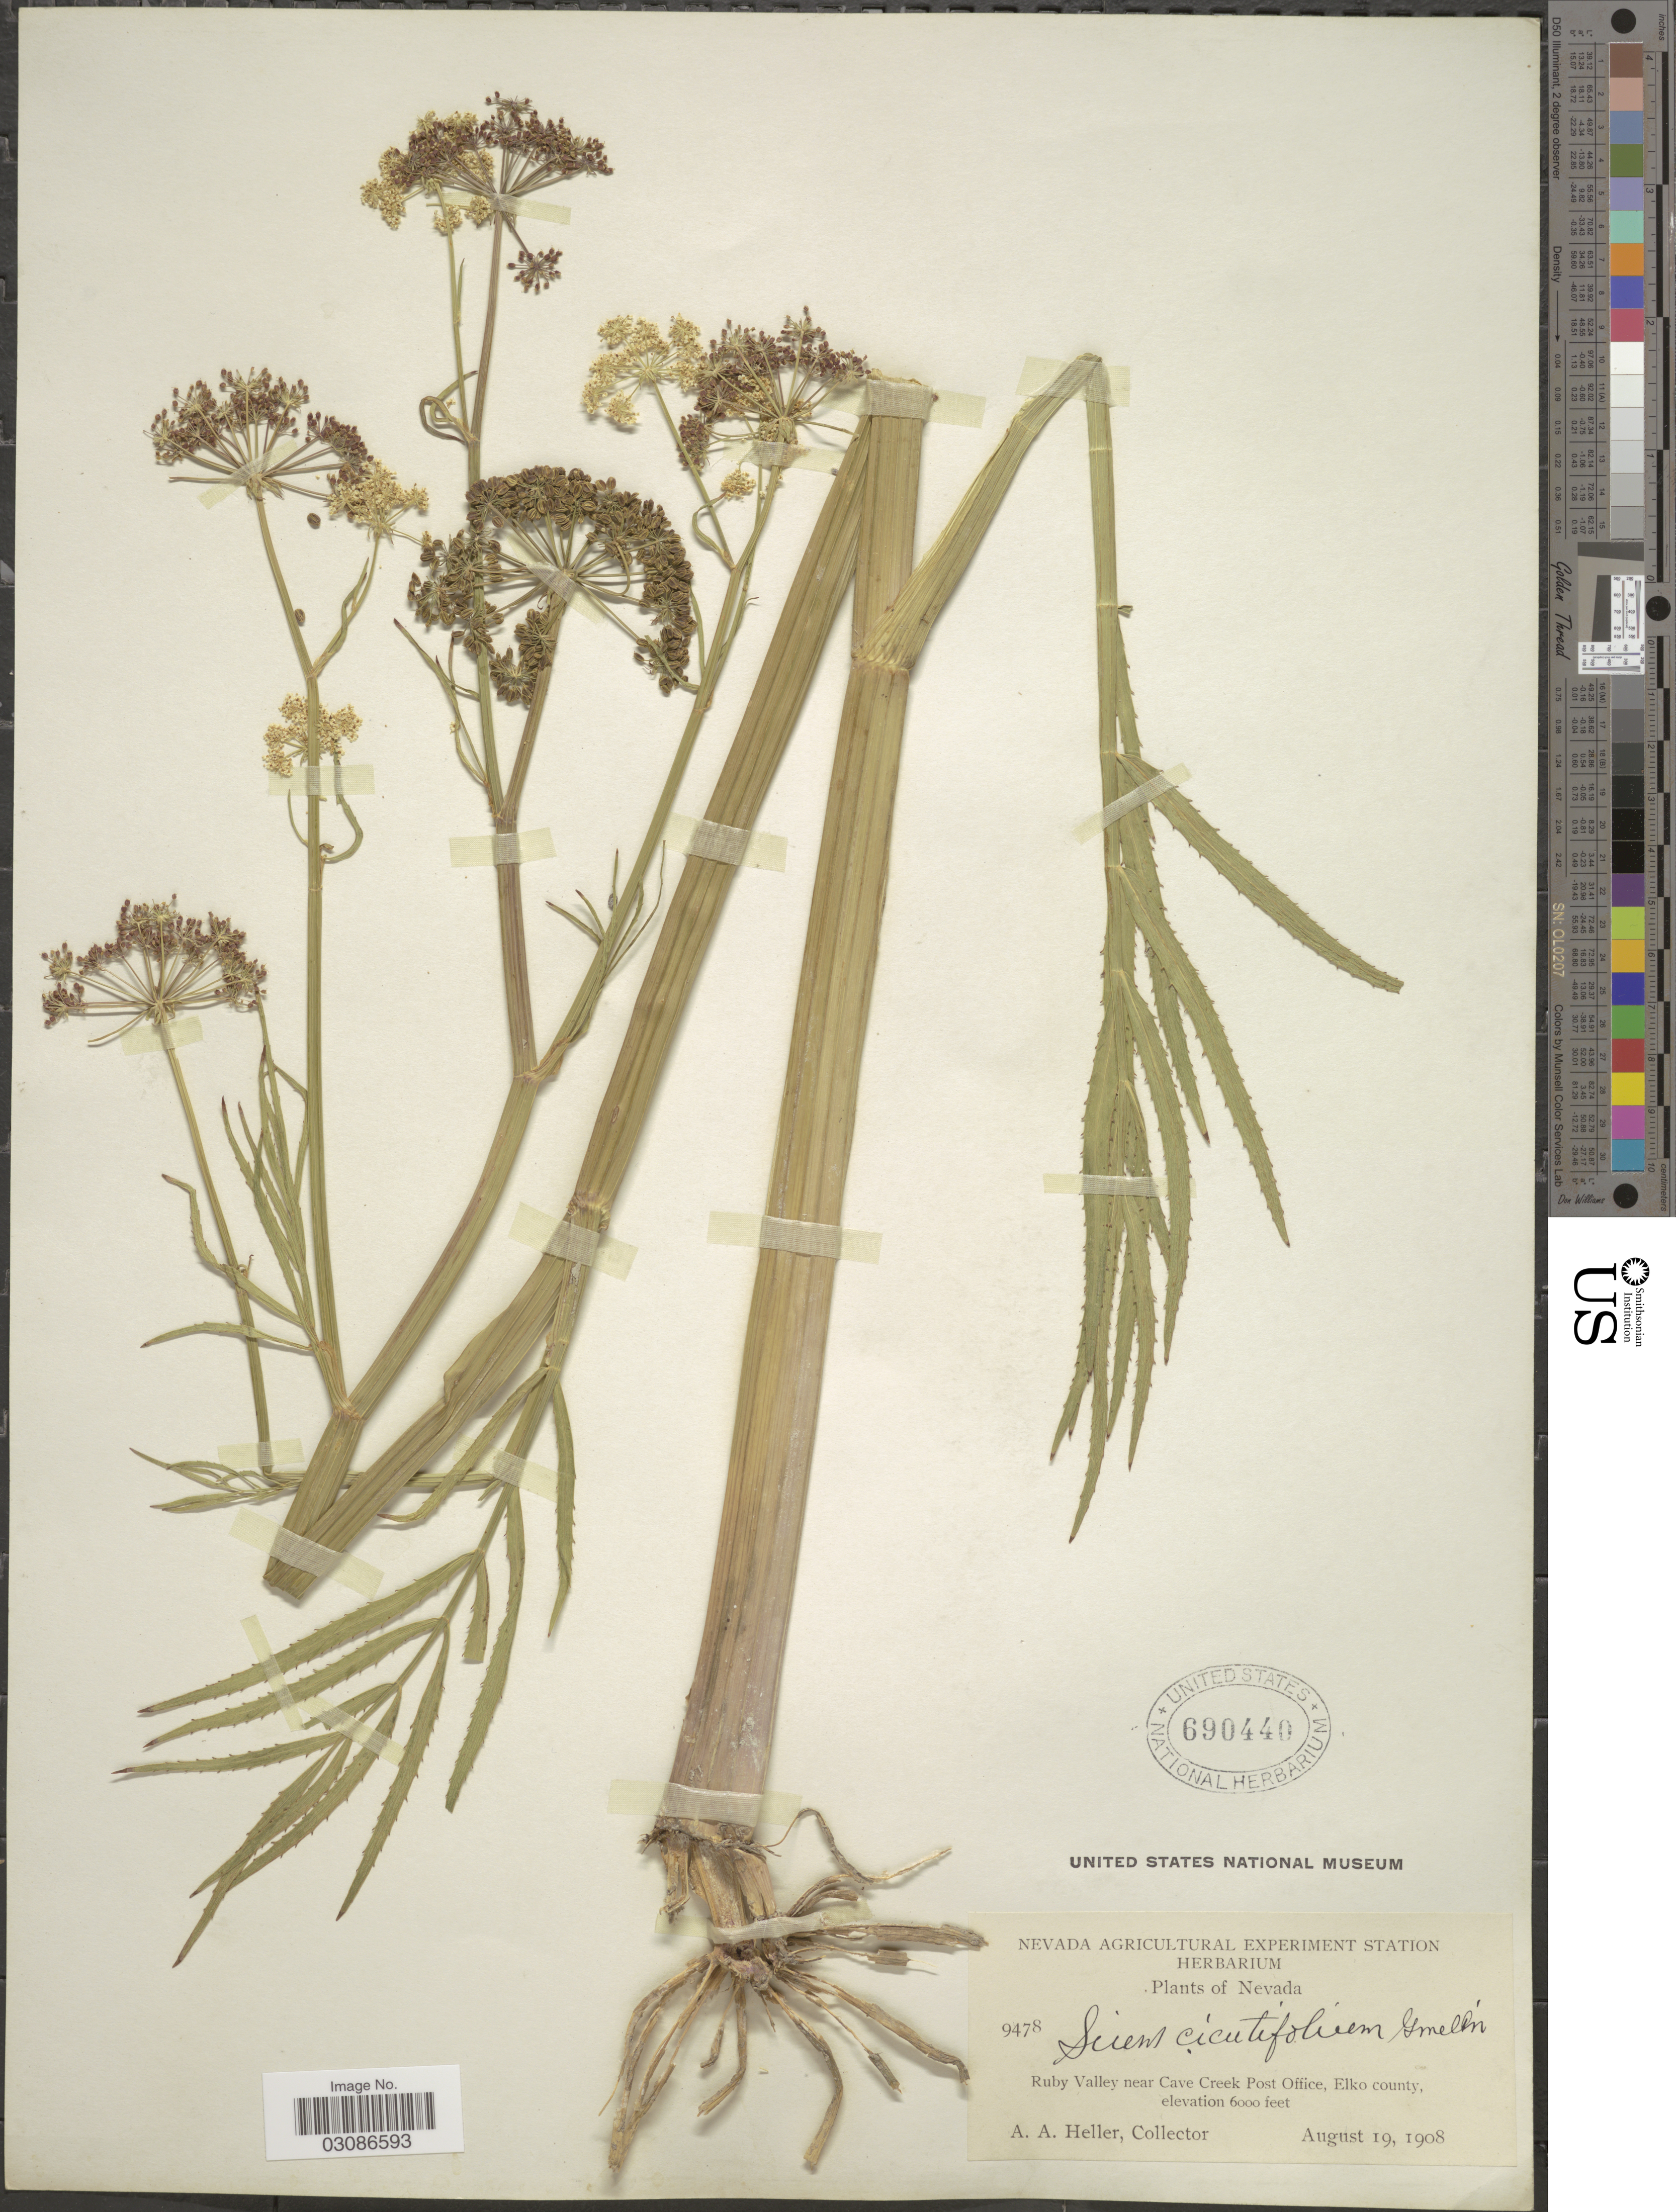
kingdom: Plantae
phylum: Tracheophyta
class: Magnoliopsida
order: Apiales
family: Apiaceae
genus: Sium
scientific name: Sium suave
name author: Walter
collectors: A. A. Heller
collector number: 9478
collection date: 1908-08-19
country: United States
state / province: Nevada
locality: Ruby Valley near Cave Creek Post Office, Elko county.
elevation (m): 1829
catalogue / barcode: US 690440